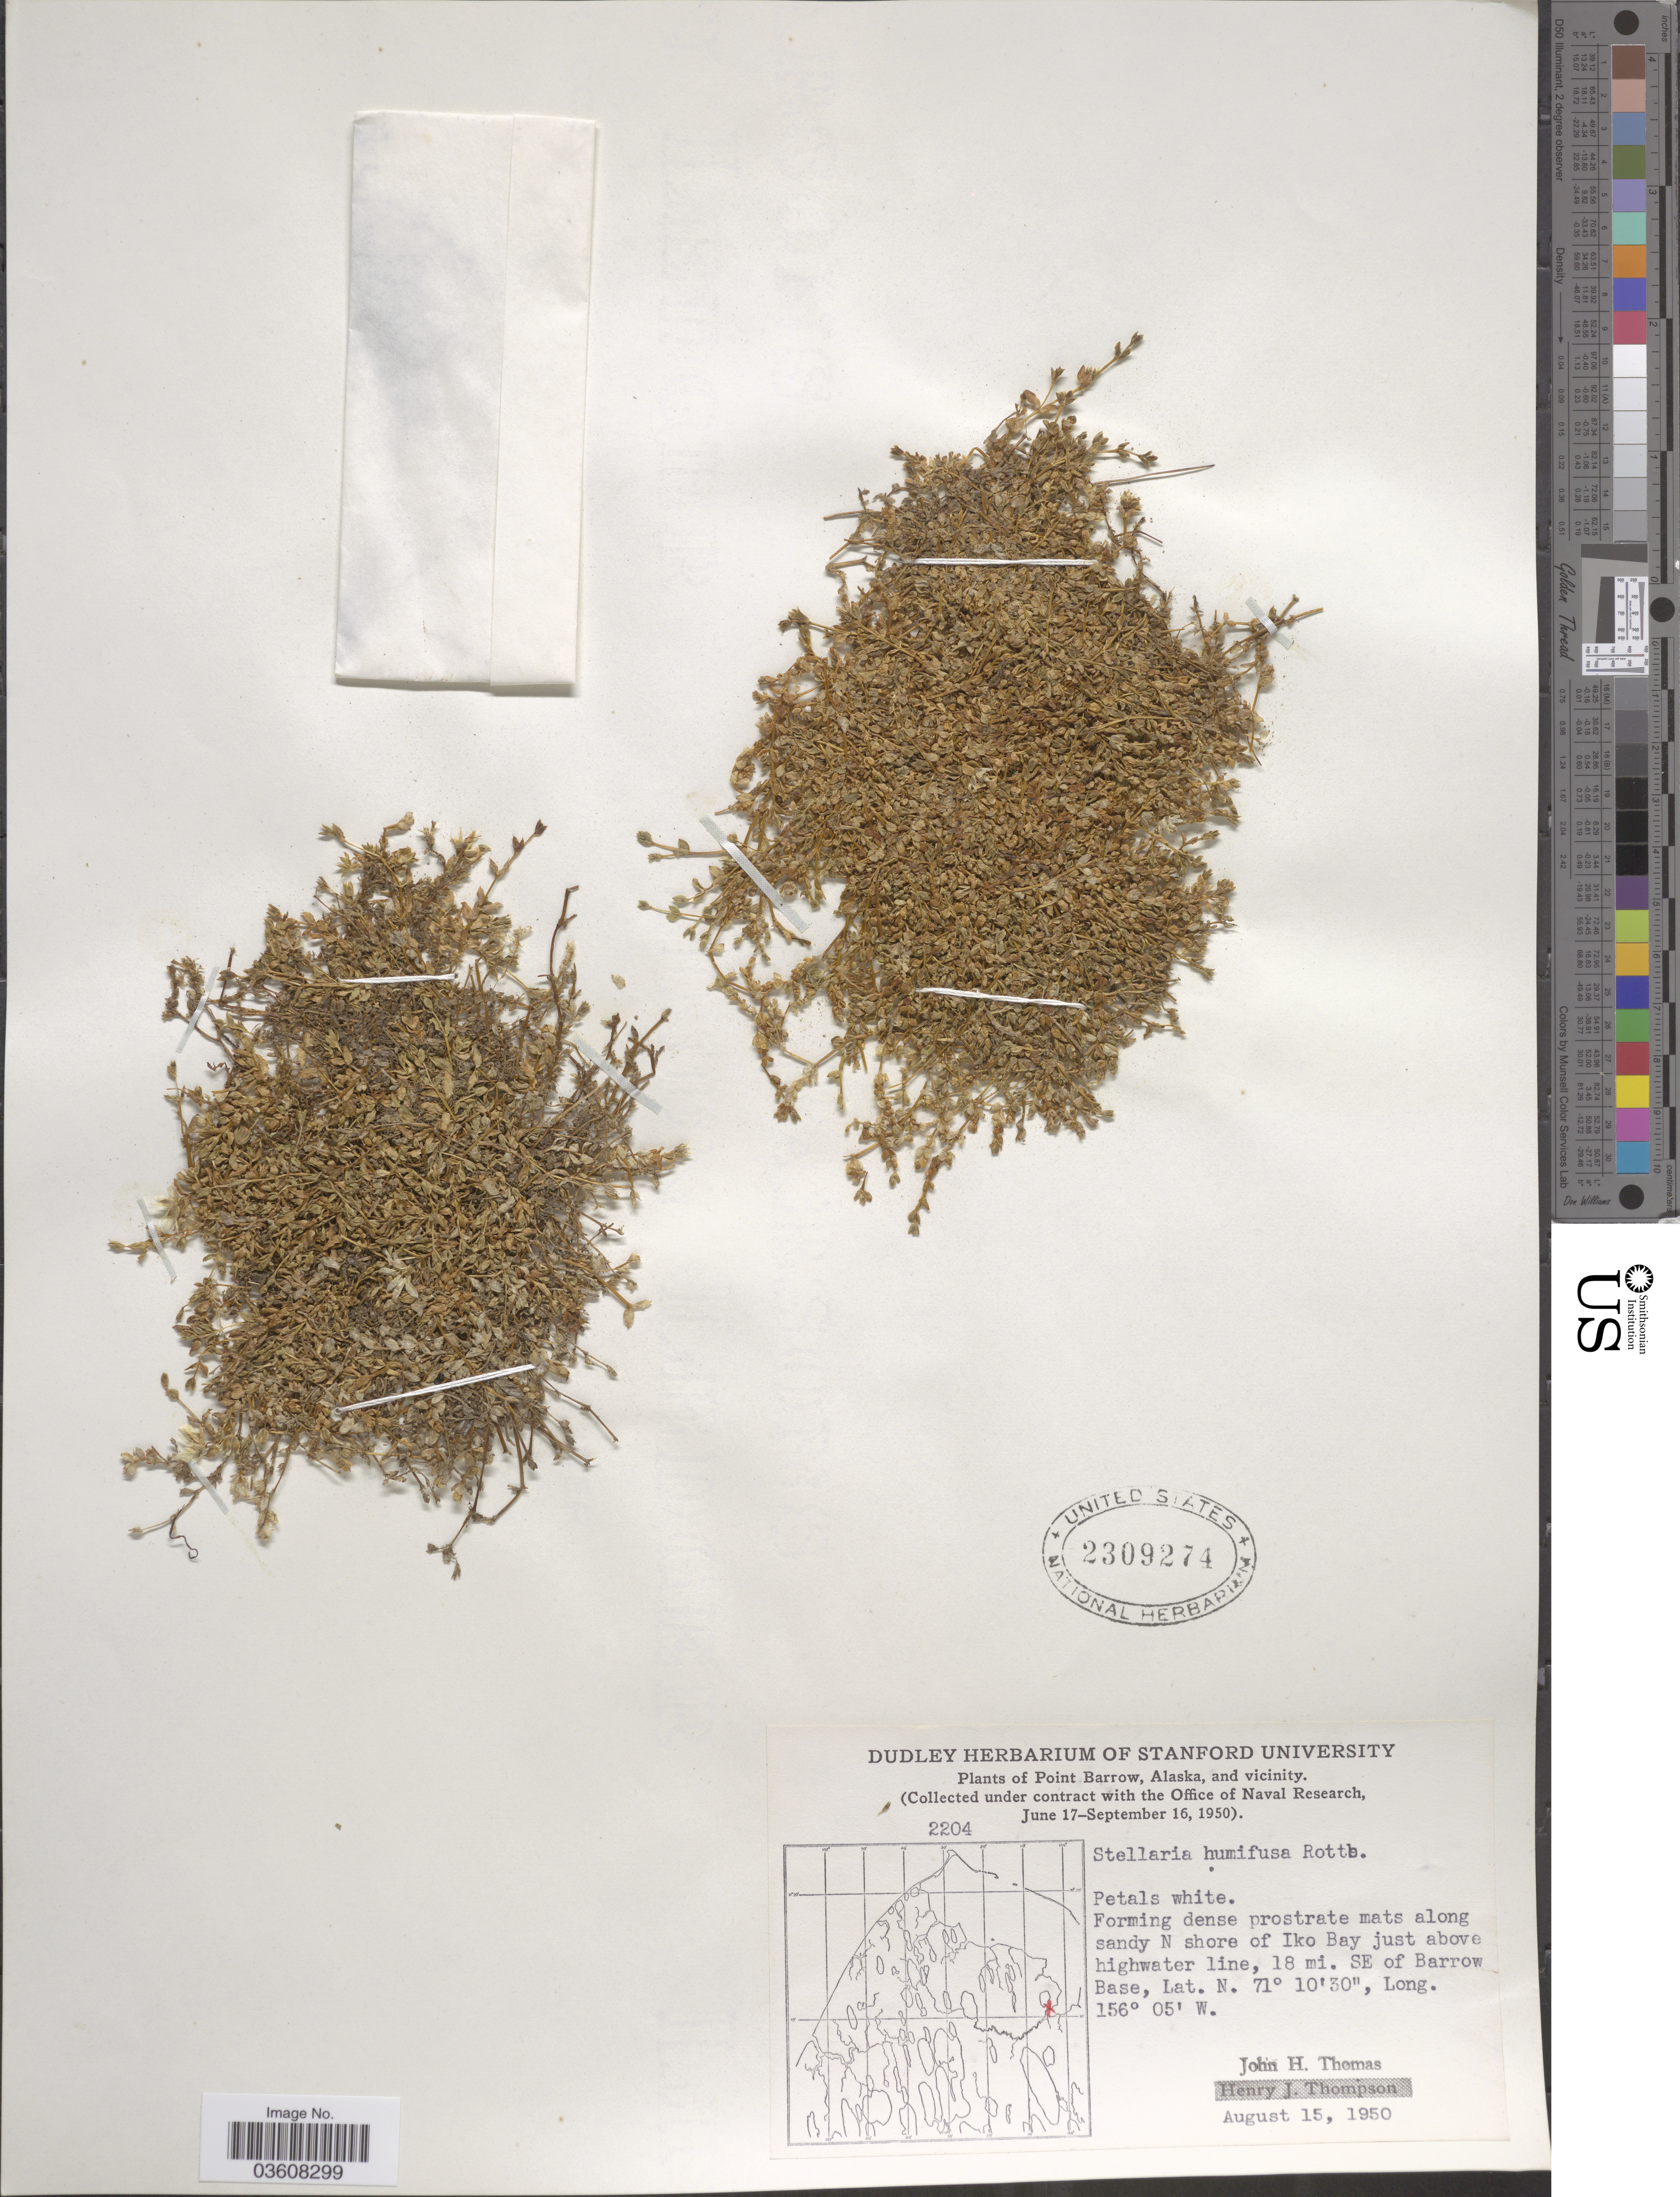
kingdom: Plantae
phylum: Tracheophyta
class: Magnoliopsida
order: Caryophyllales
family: Caryophyllaceae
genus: Stellaria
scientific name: Stellaria humifusa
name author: Rottb.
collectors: J. H. Thomas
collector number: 2204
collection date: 1950-08-15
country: United States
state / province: Alaska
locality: Point Barrow, Alaska, and vicinity. Forming dense prostrate mats along sandy N shore of Iko Bay just above highwater line, 18 mi. SE of Barrow Base.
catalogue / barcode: US 2309274